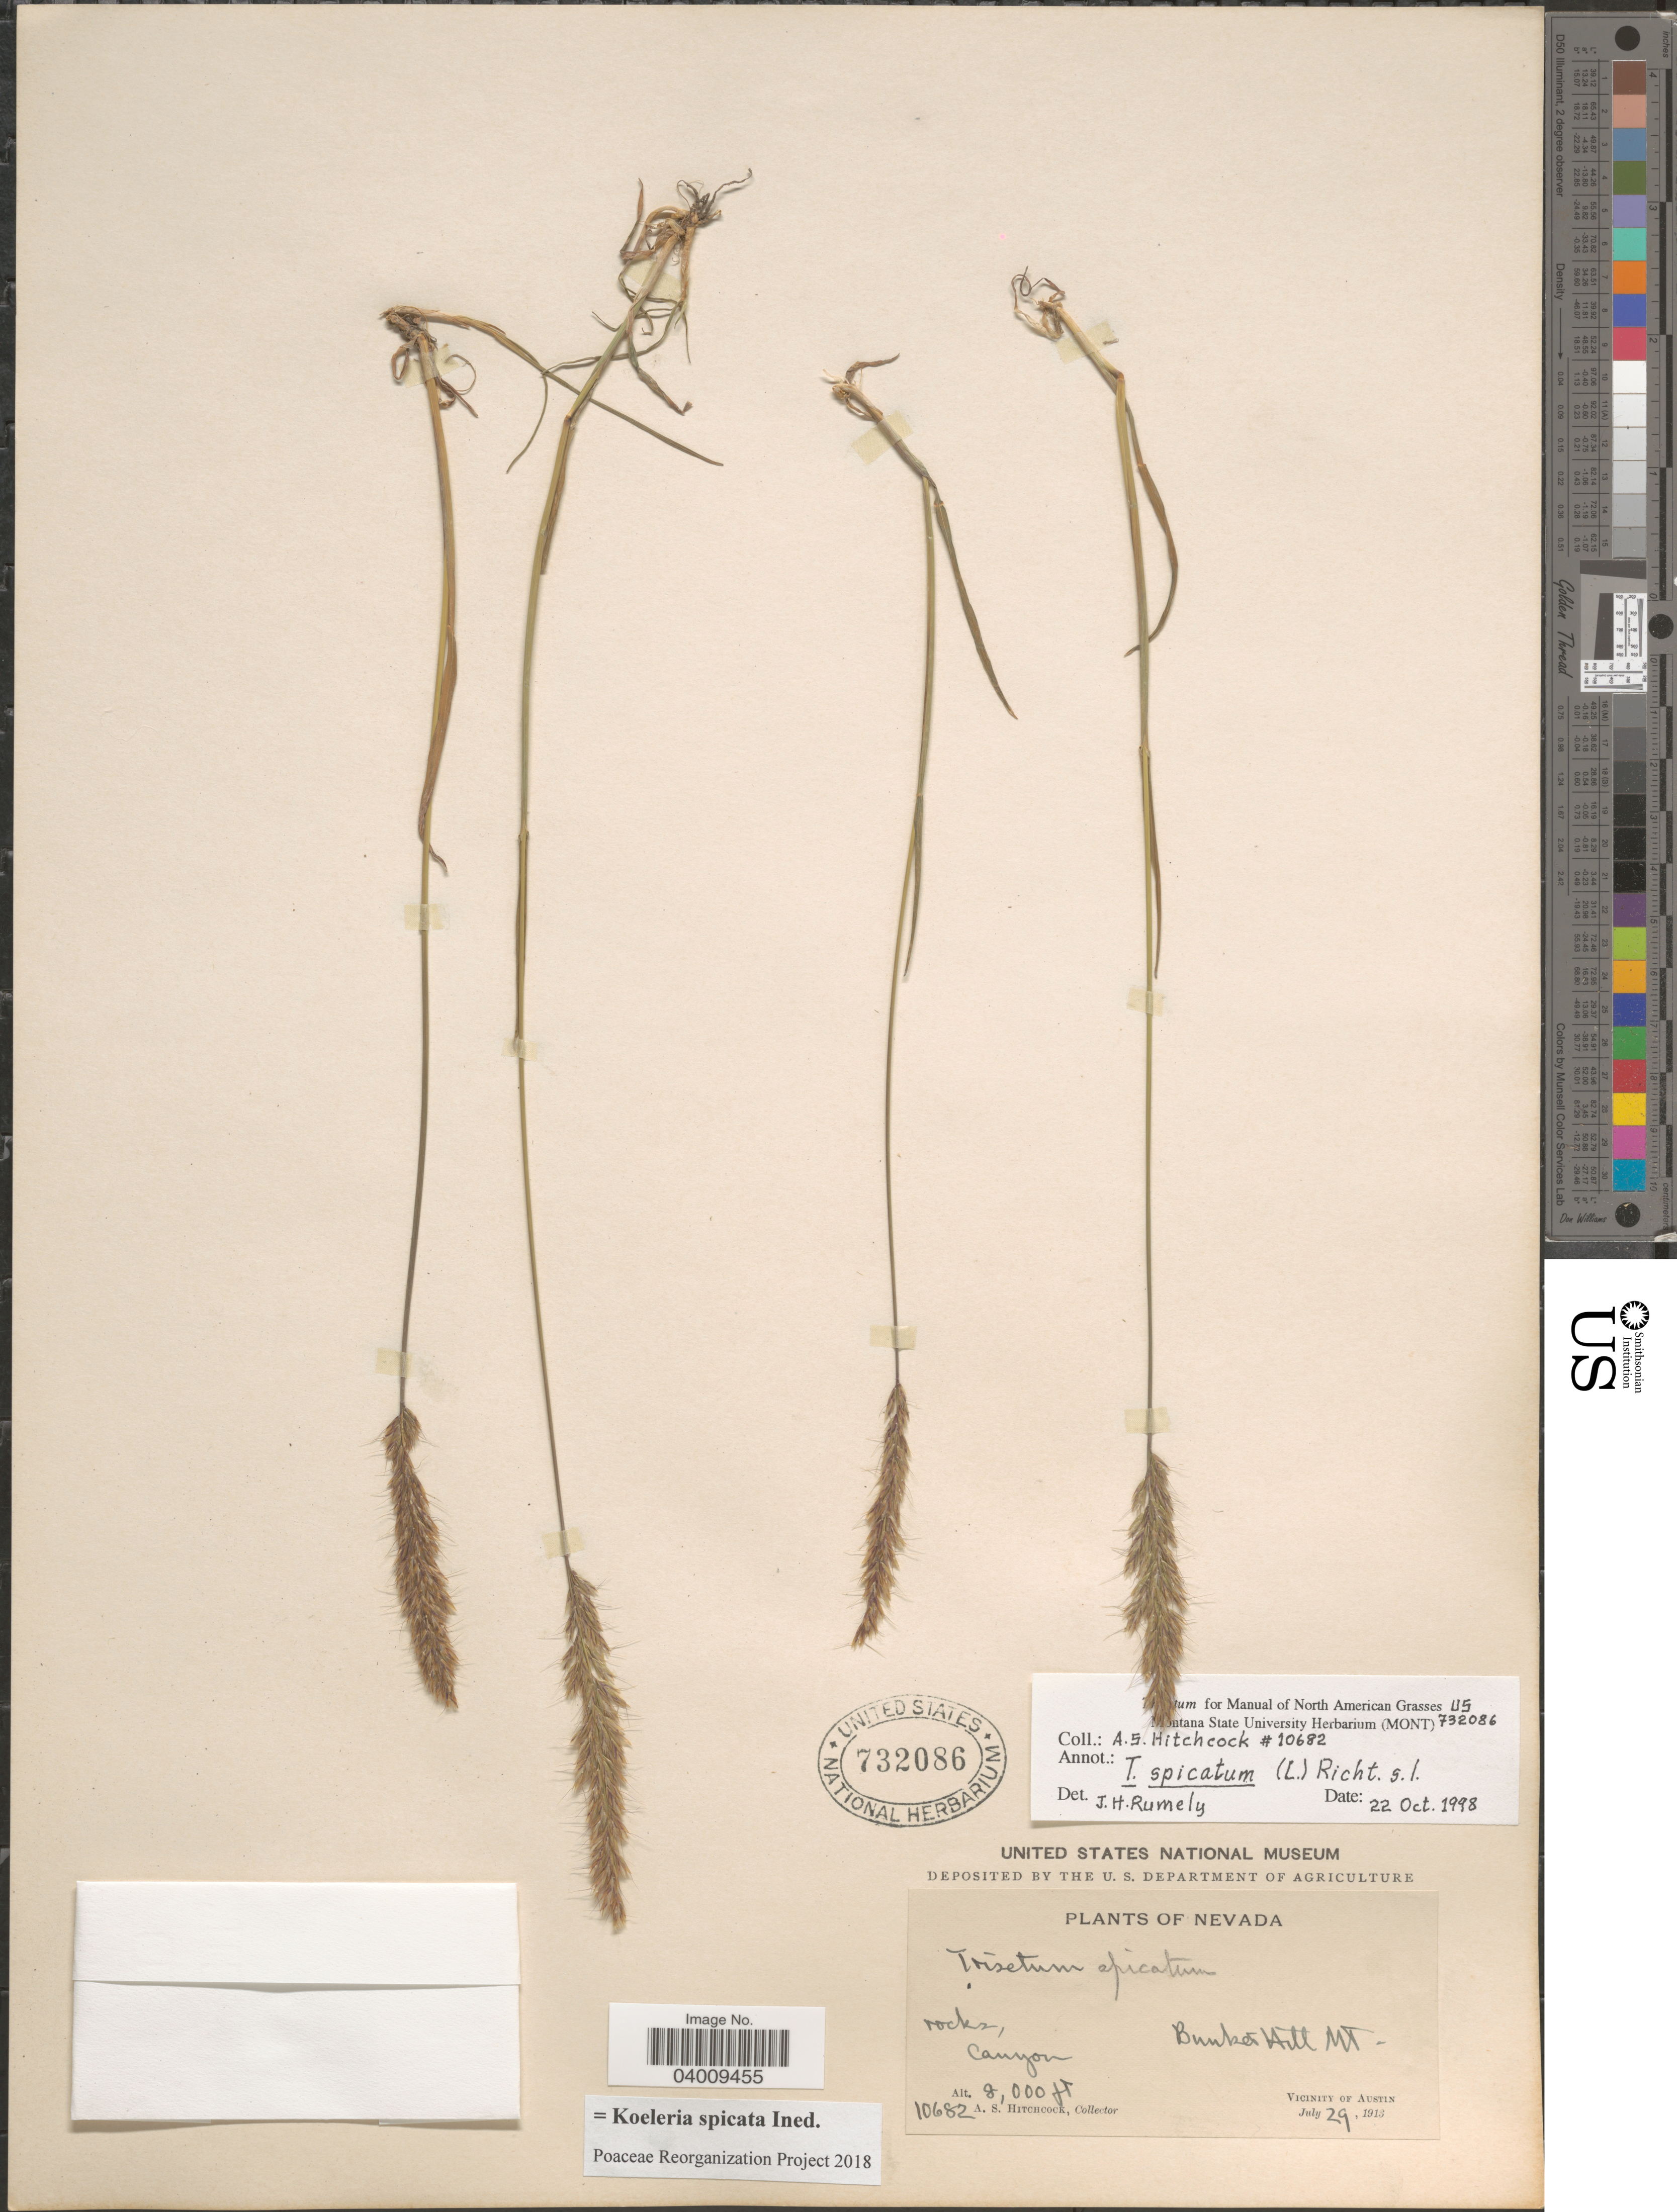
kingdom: Plantae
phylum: Tracheophyta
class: Liliopsida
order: Poales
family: Poaceae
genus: Koeleria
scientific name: Koeleria spicata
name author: (L.) Barberá et al.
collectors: A. S. Hitchcock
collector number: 10682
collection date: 1913-07-29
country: United States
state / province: Nevada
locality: Bunker Hill Mt. Vicinity of Austin.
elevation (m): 2438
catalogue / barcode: US 732086